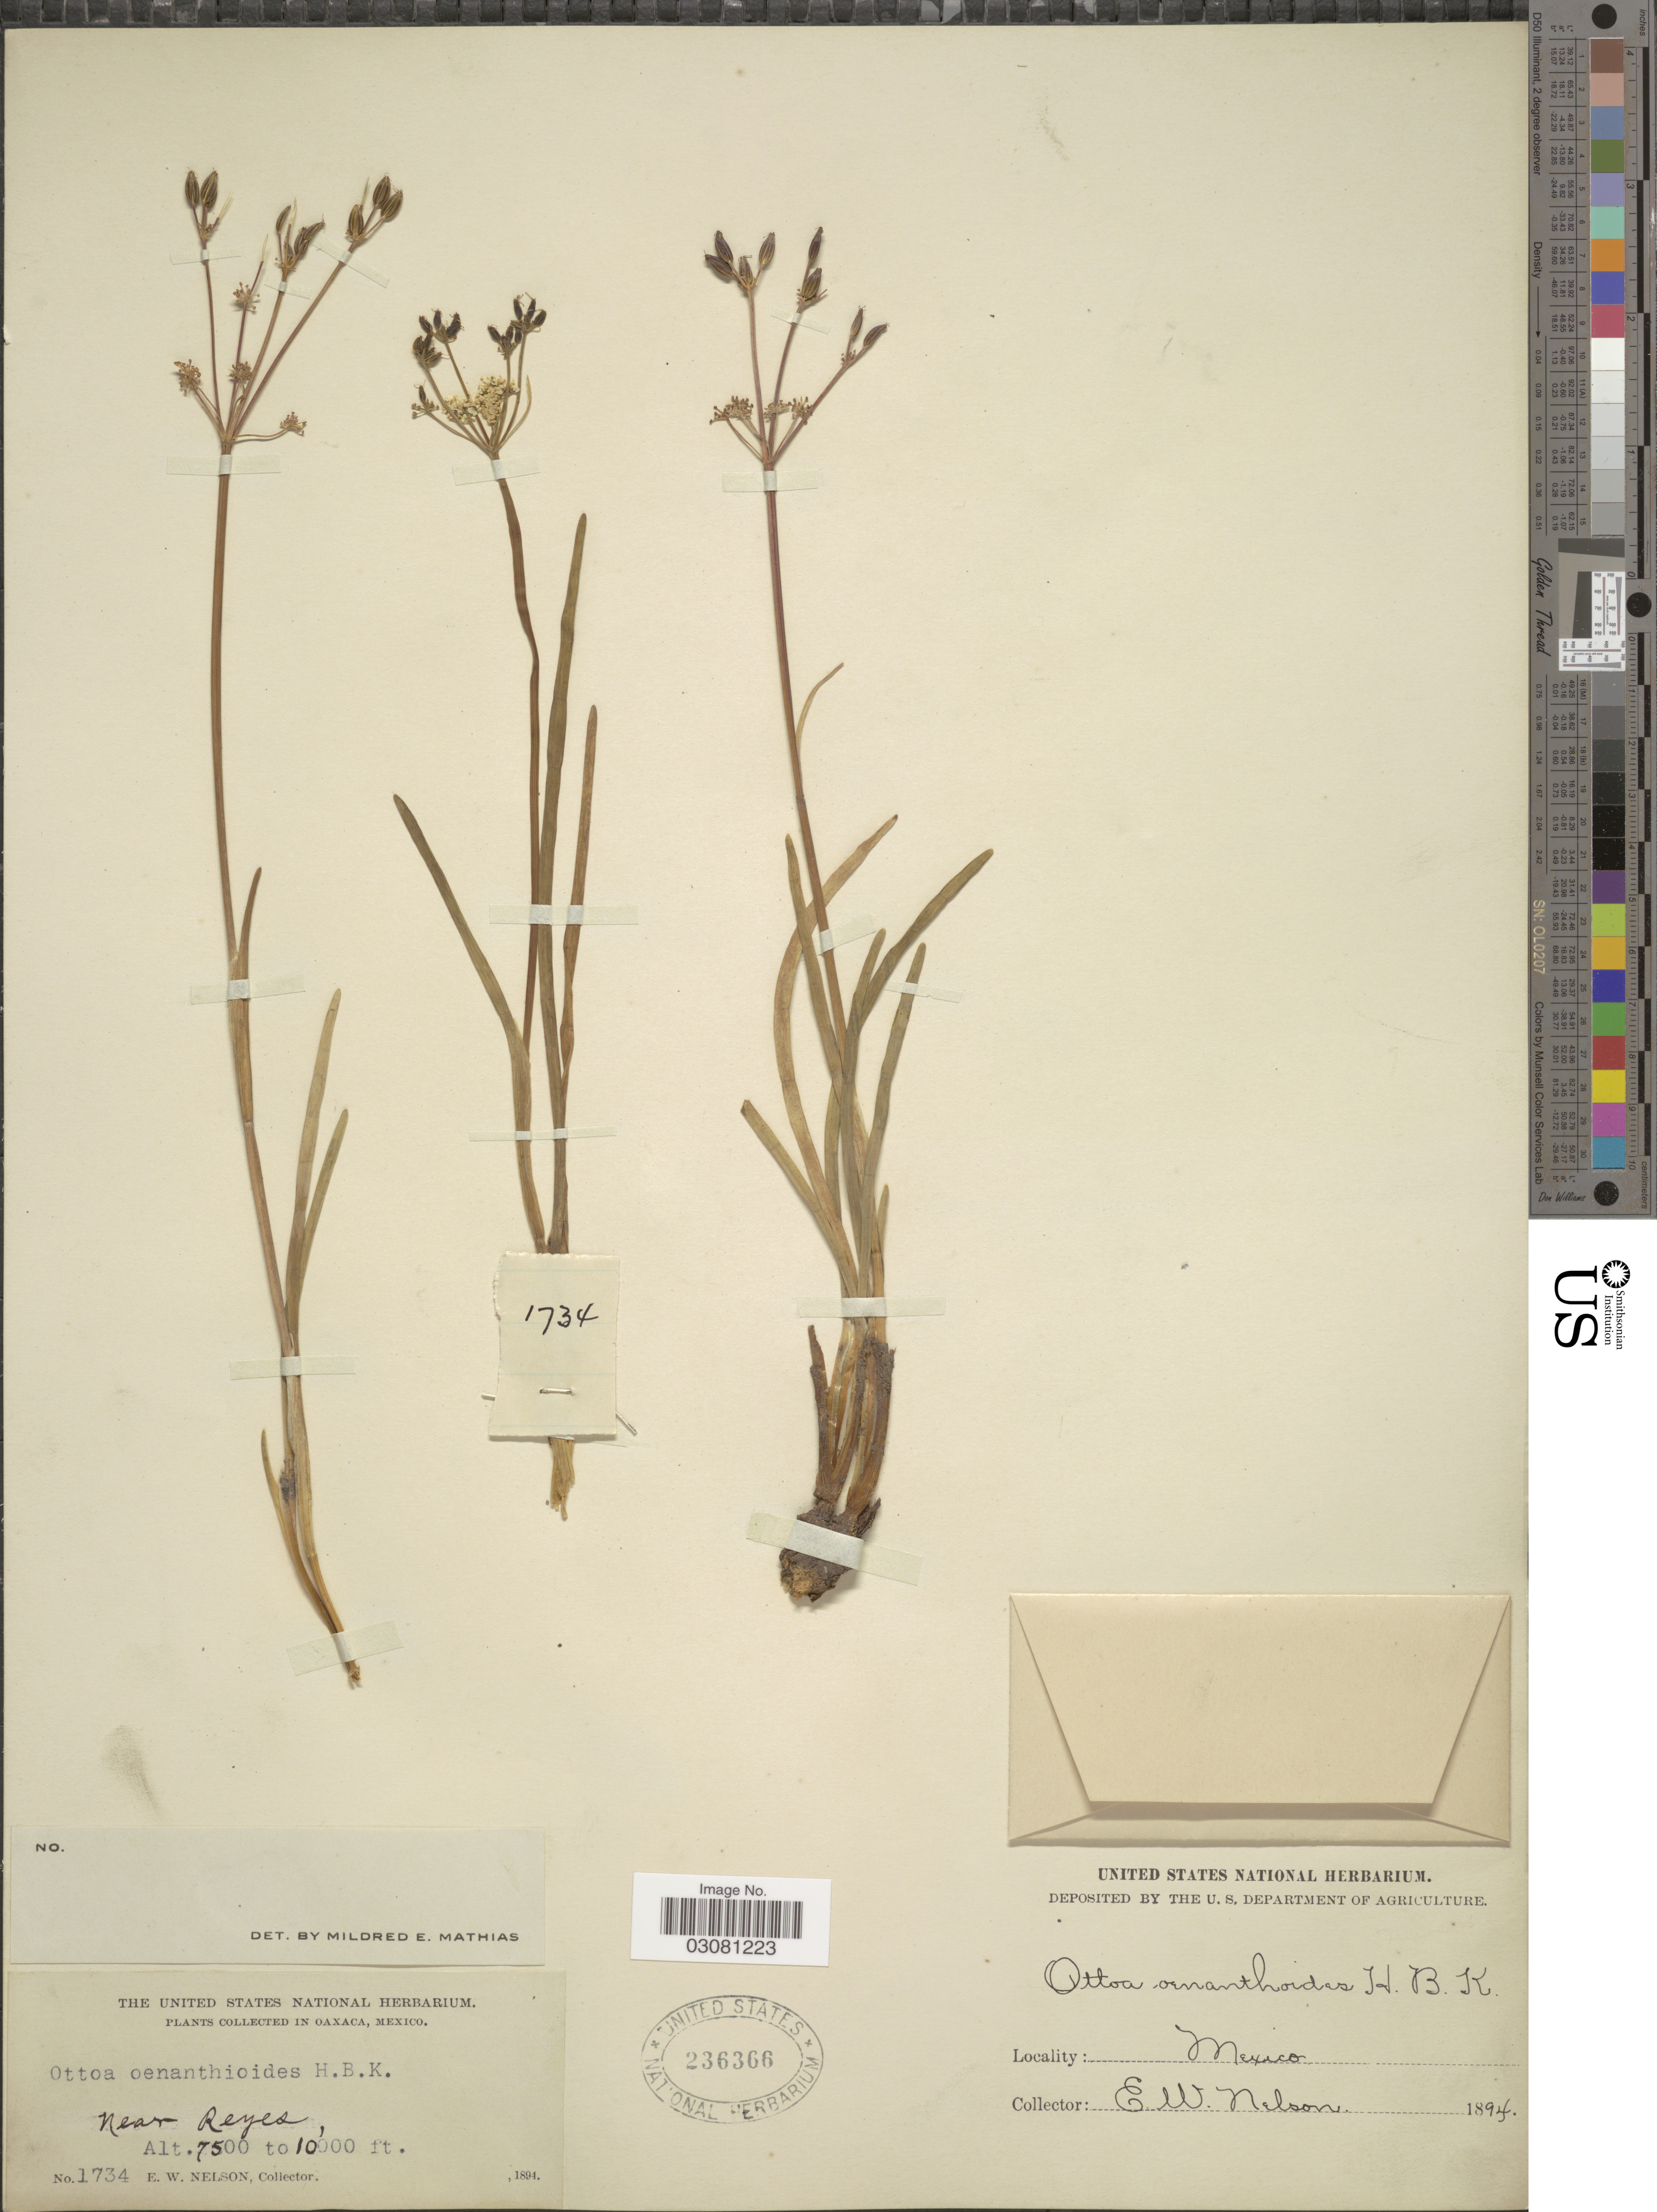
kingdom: Plantae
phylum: Tracheophyta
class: Magnoliopsida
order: Apiales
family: Apiaceae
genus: Ottoa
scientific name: Ottoa oenanthoides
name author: Kunth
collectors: E. W. Nelson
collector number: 1734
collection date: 1894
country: Mexico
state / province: Oaxaca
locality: Near Reyes.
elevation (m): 2286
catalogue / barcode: US 236366